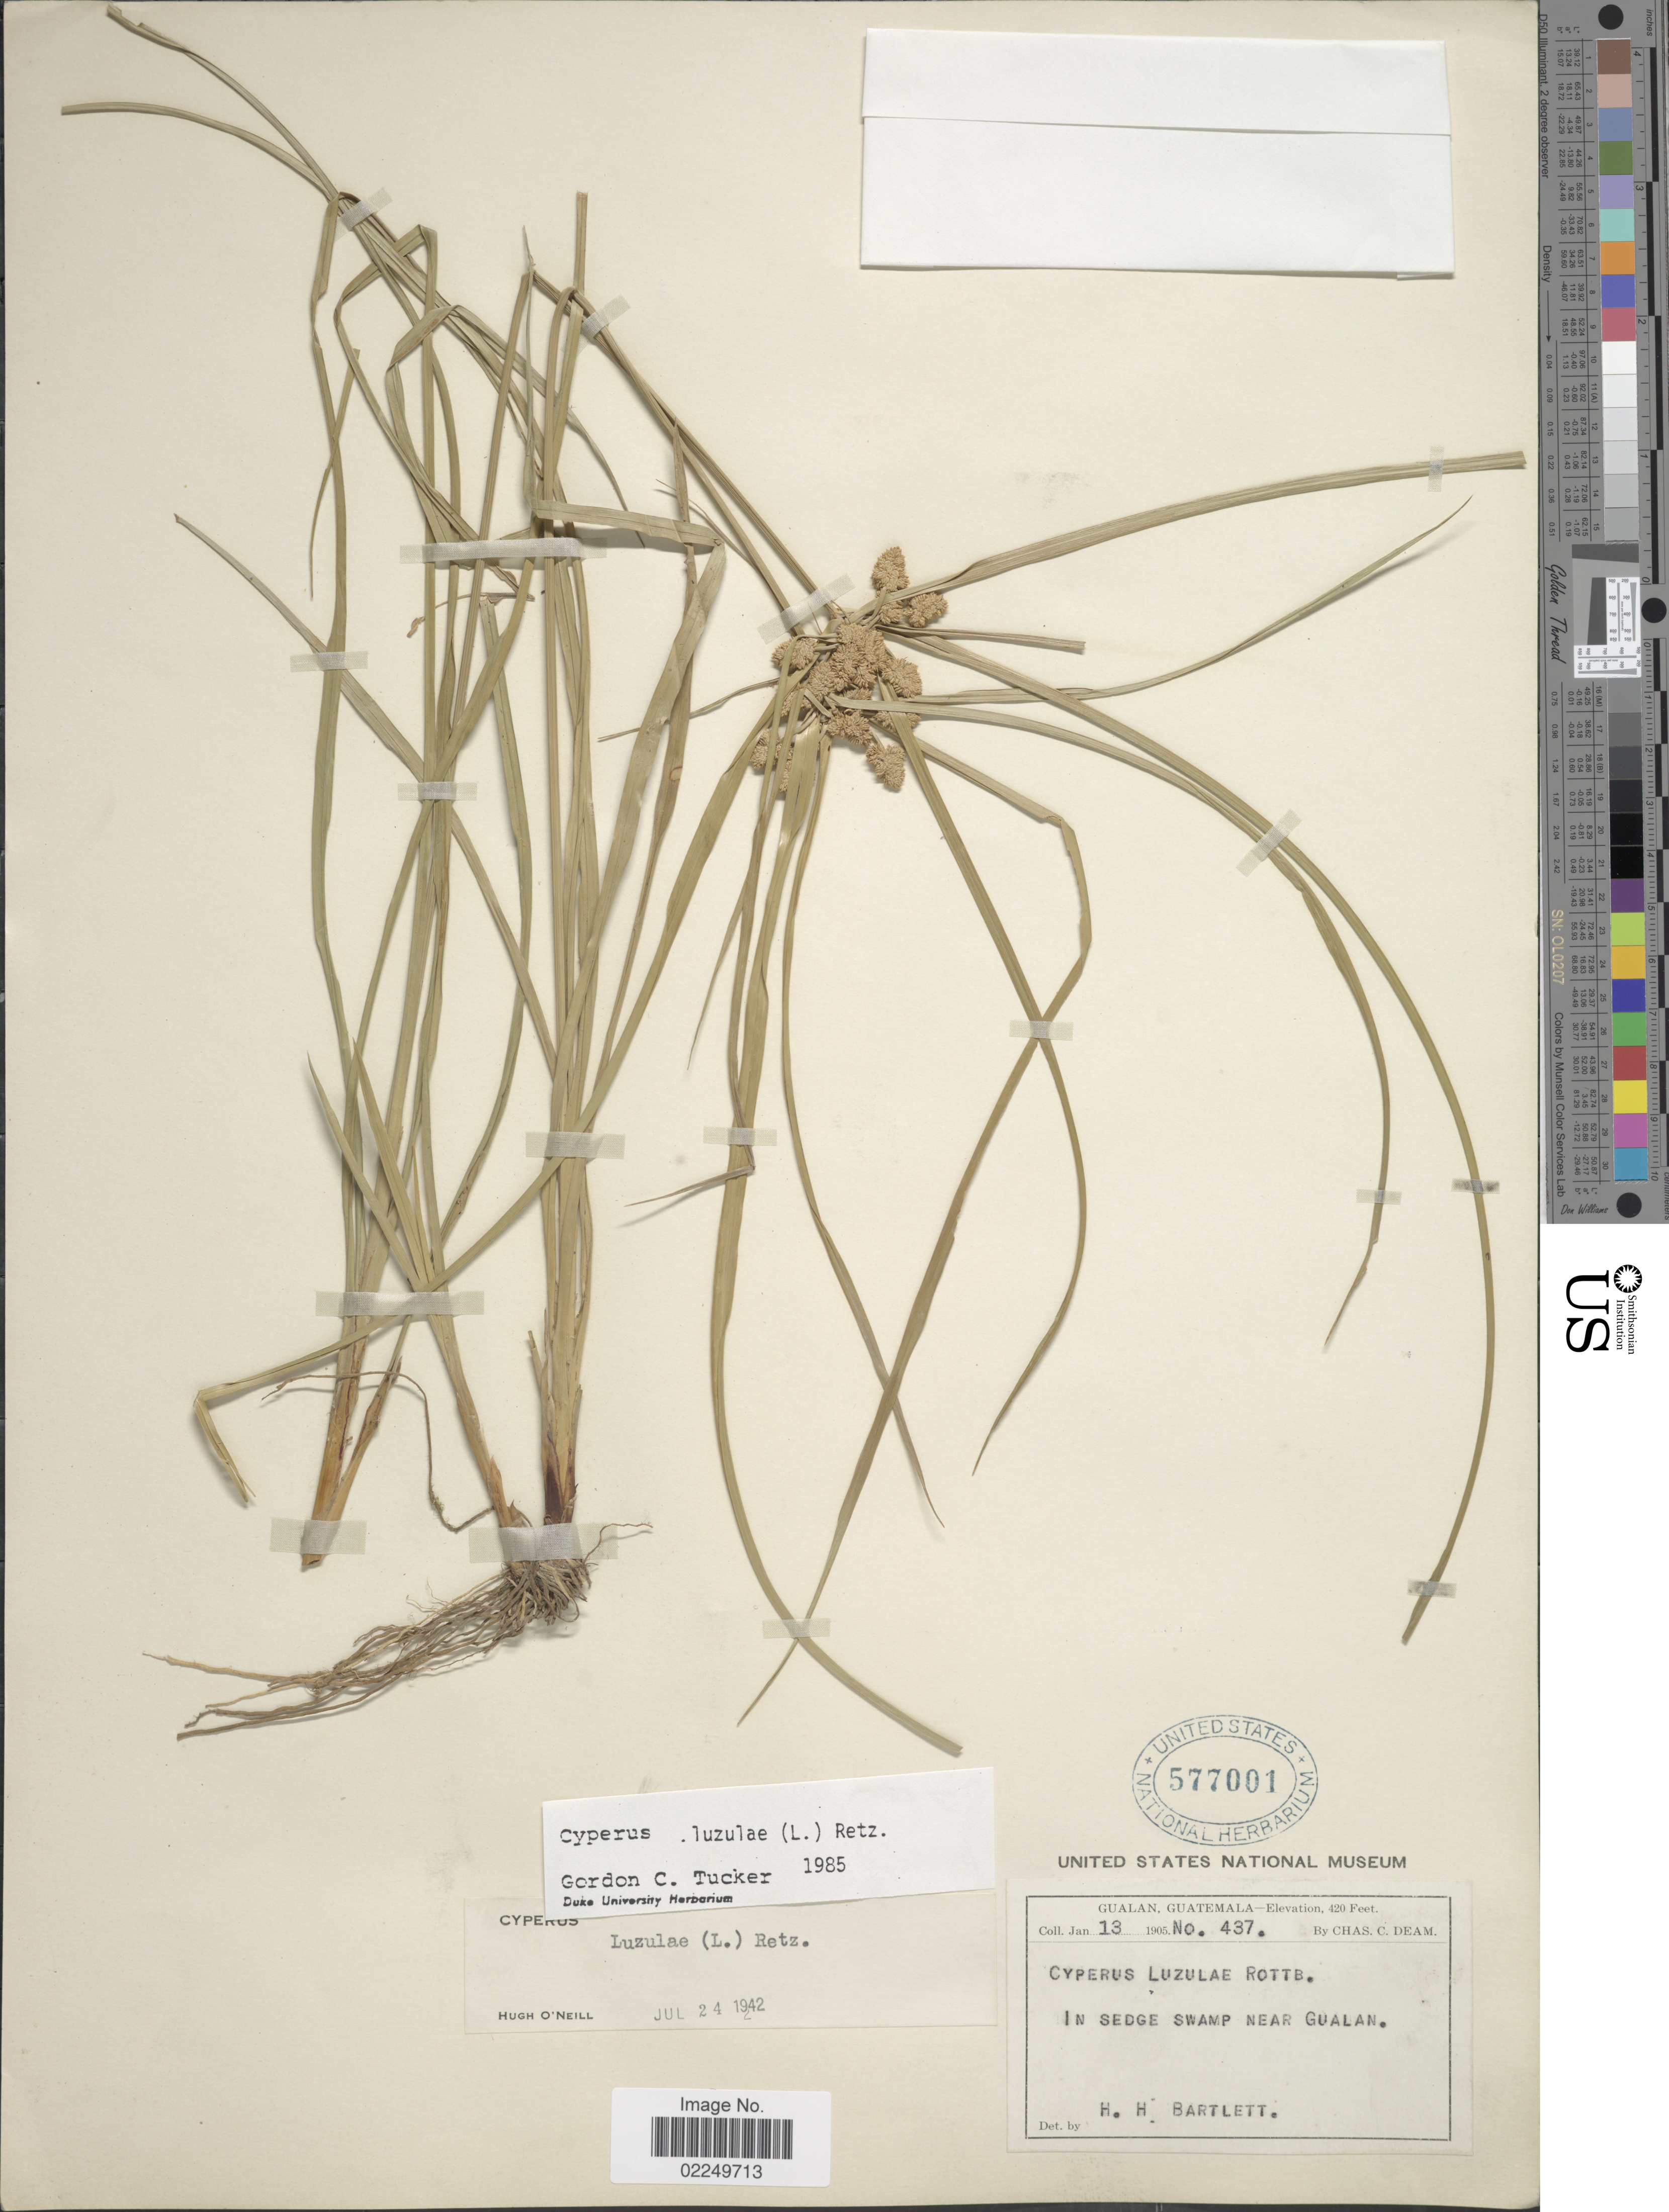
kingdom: Plantae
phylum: Tracheophyta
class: Liliopsida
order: Poales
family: Cyperaceae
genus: Cyperus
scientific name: Cyperus luzulae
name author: (L.) Rottb. ex Retz.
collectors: C. C. Deam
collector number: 437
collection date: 1905-01-13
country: Guatemala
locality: In sedge swamp near Gualan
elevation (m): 128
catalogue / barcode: US 577001